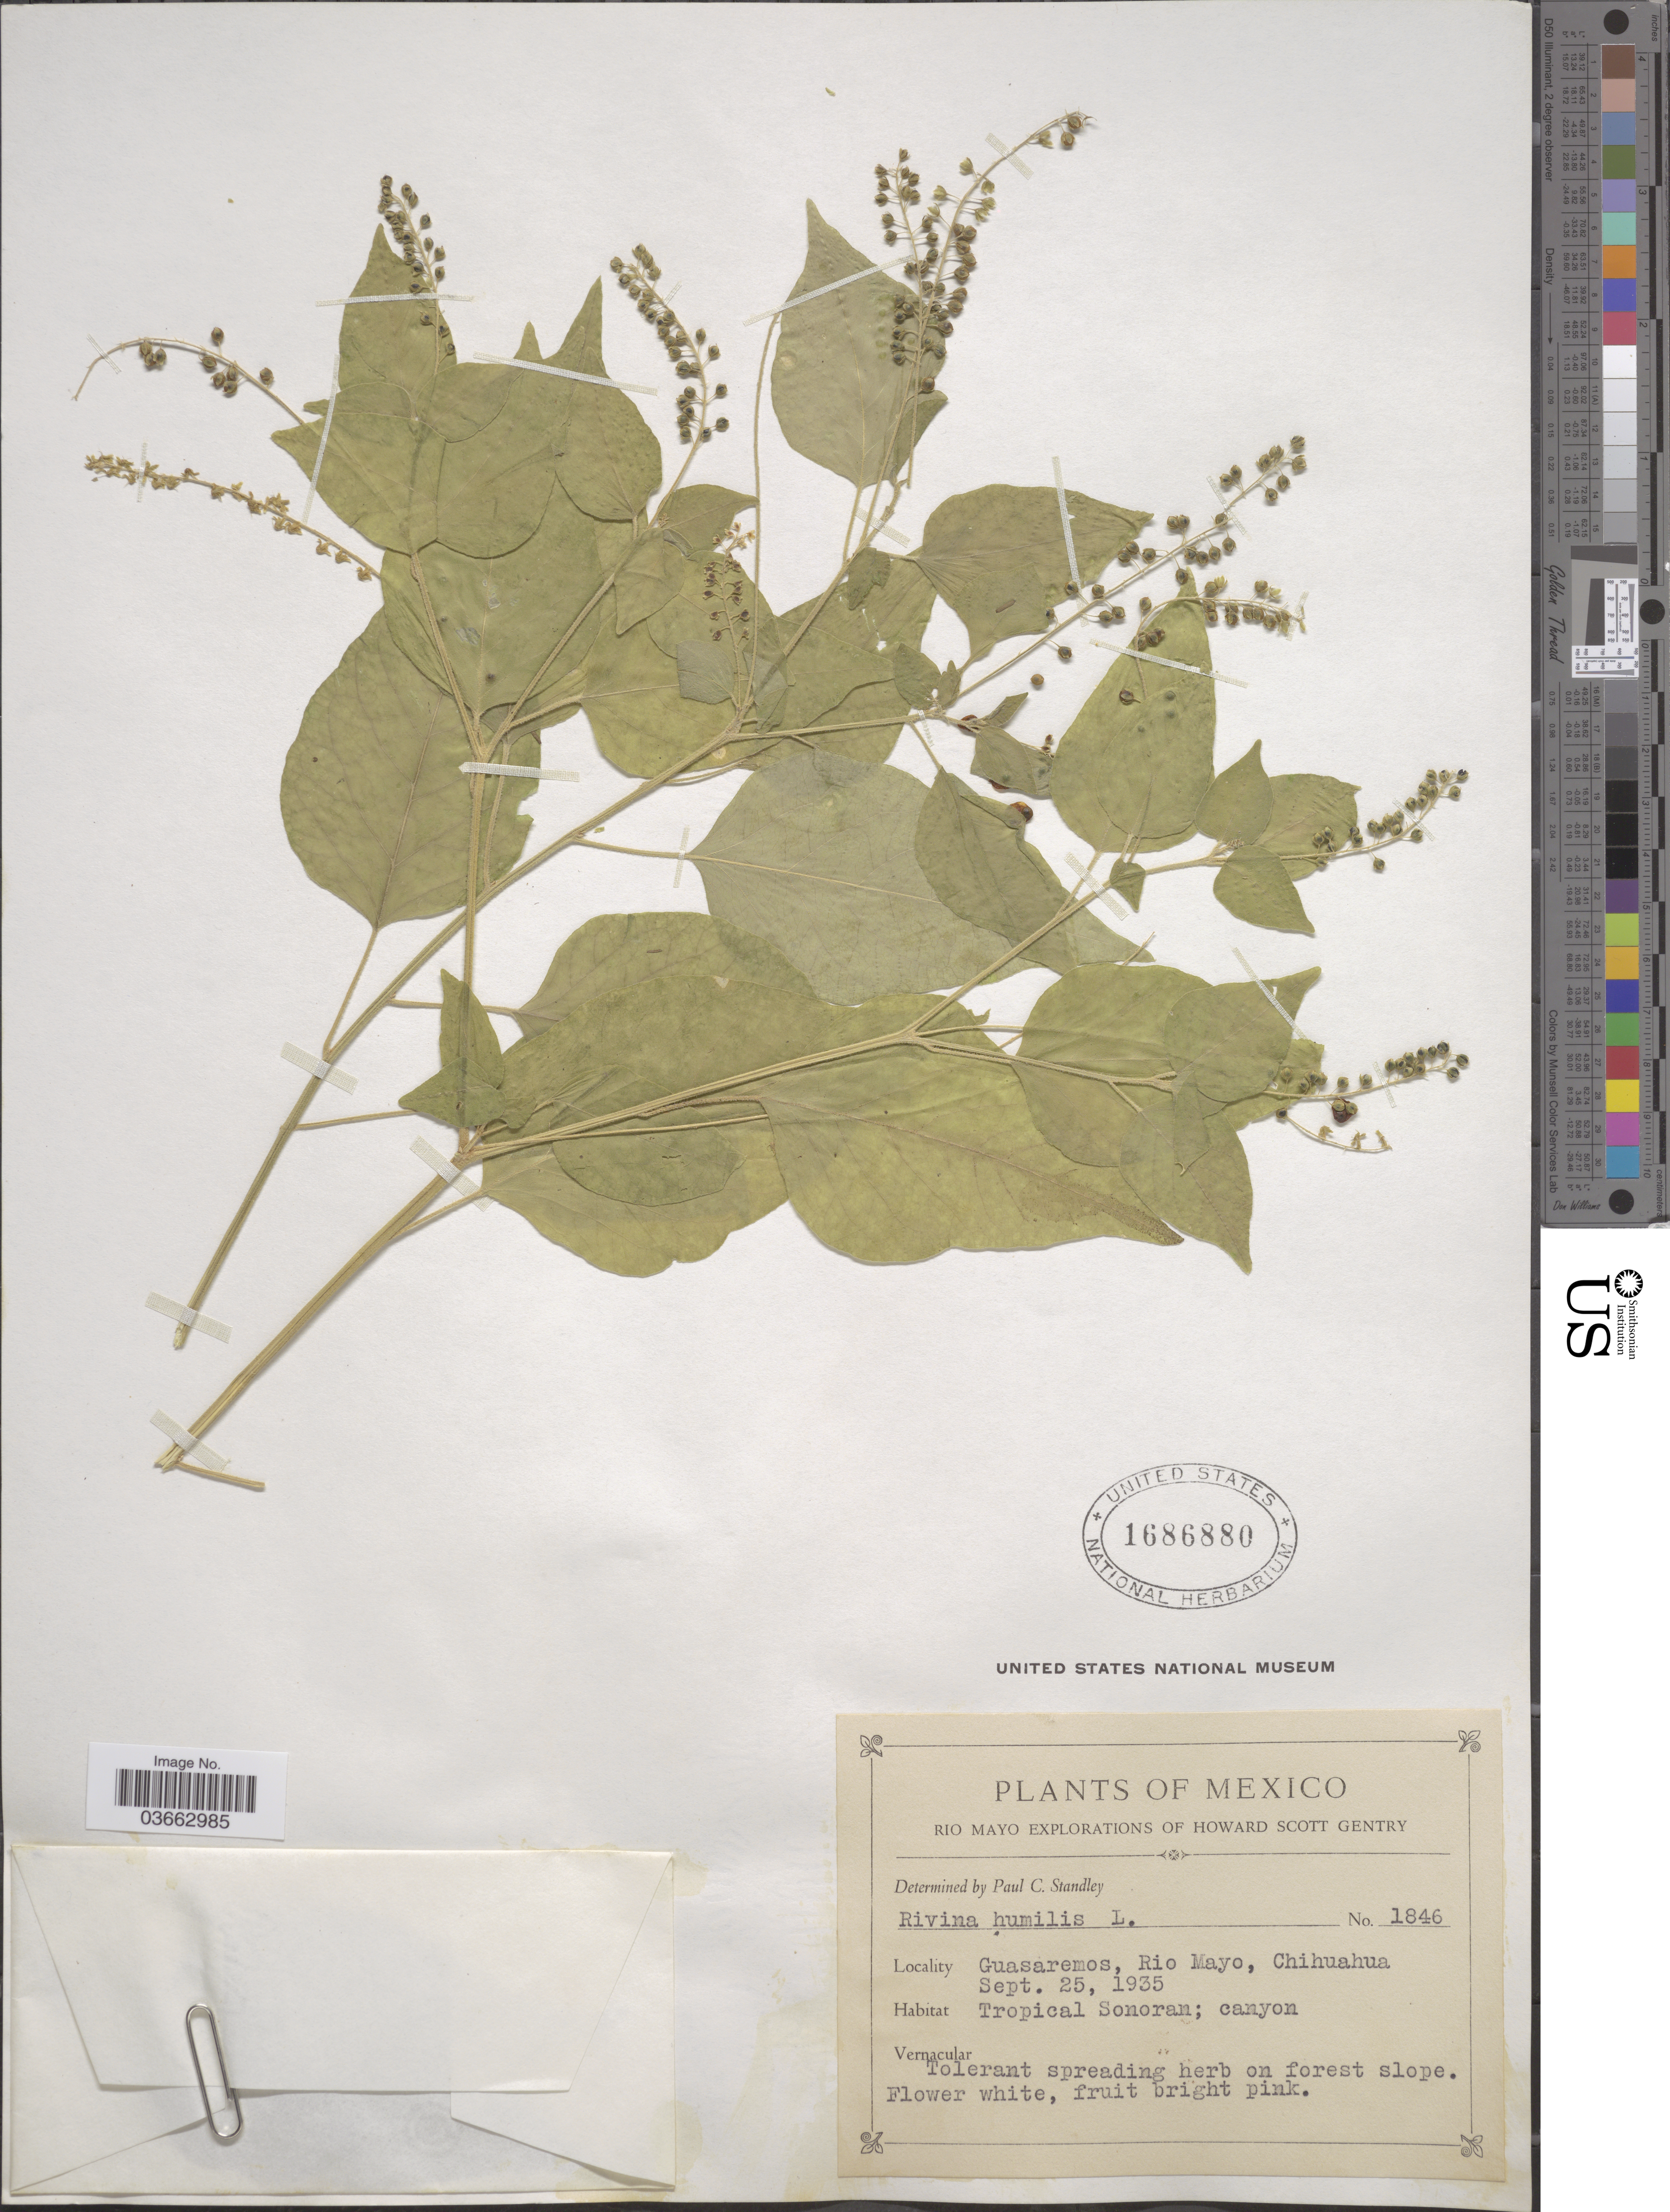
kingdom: Plantae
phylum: Tracheophyta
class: Magnoliopsida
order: Caryophyllales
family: Phytolaccaceae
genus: Rivina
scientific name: Rivina humilis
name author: L.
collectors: H. S. Gentry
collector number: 1846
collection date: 1935-09-25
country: Mexico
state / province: Chihuahua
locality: Rio Mayo. Guasaremos.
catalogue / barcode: US 1686880